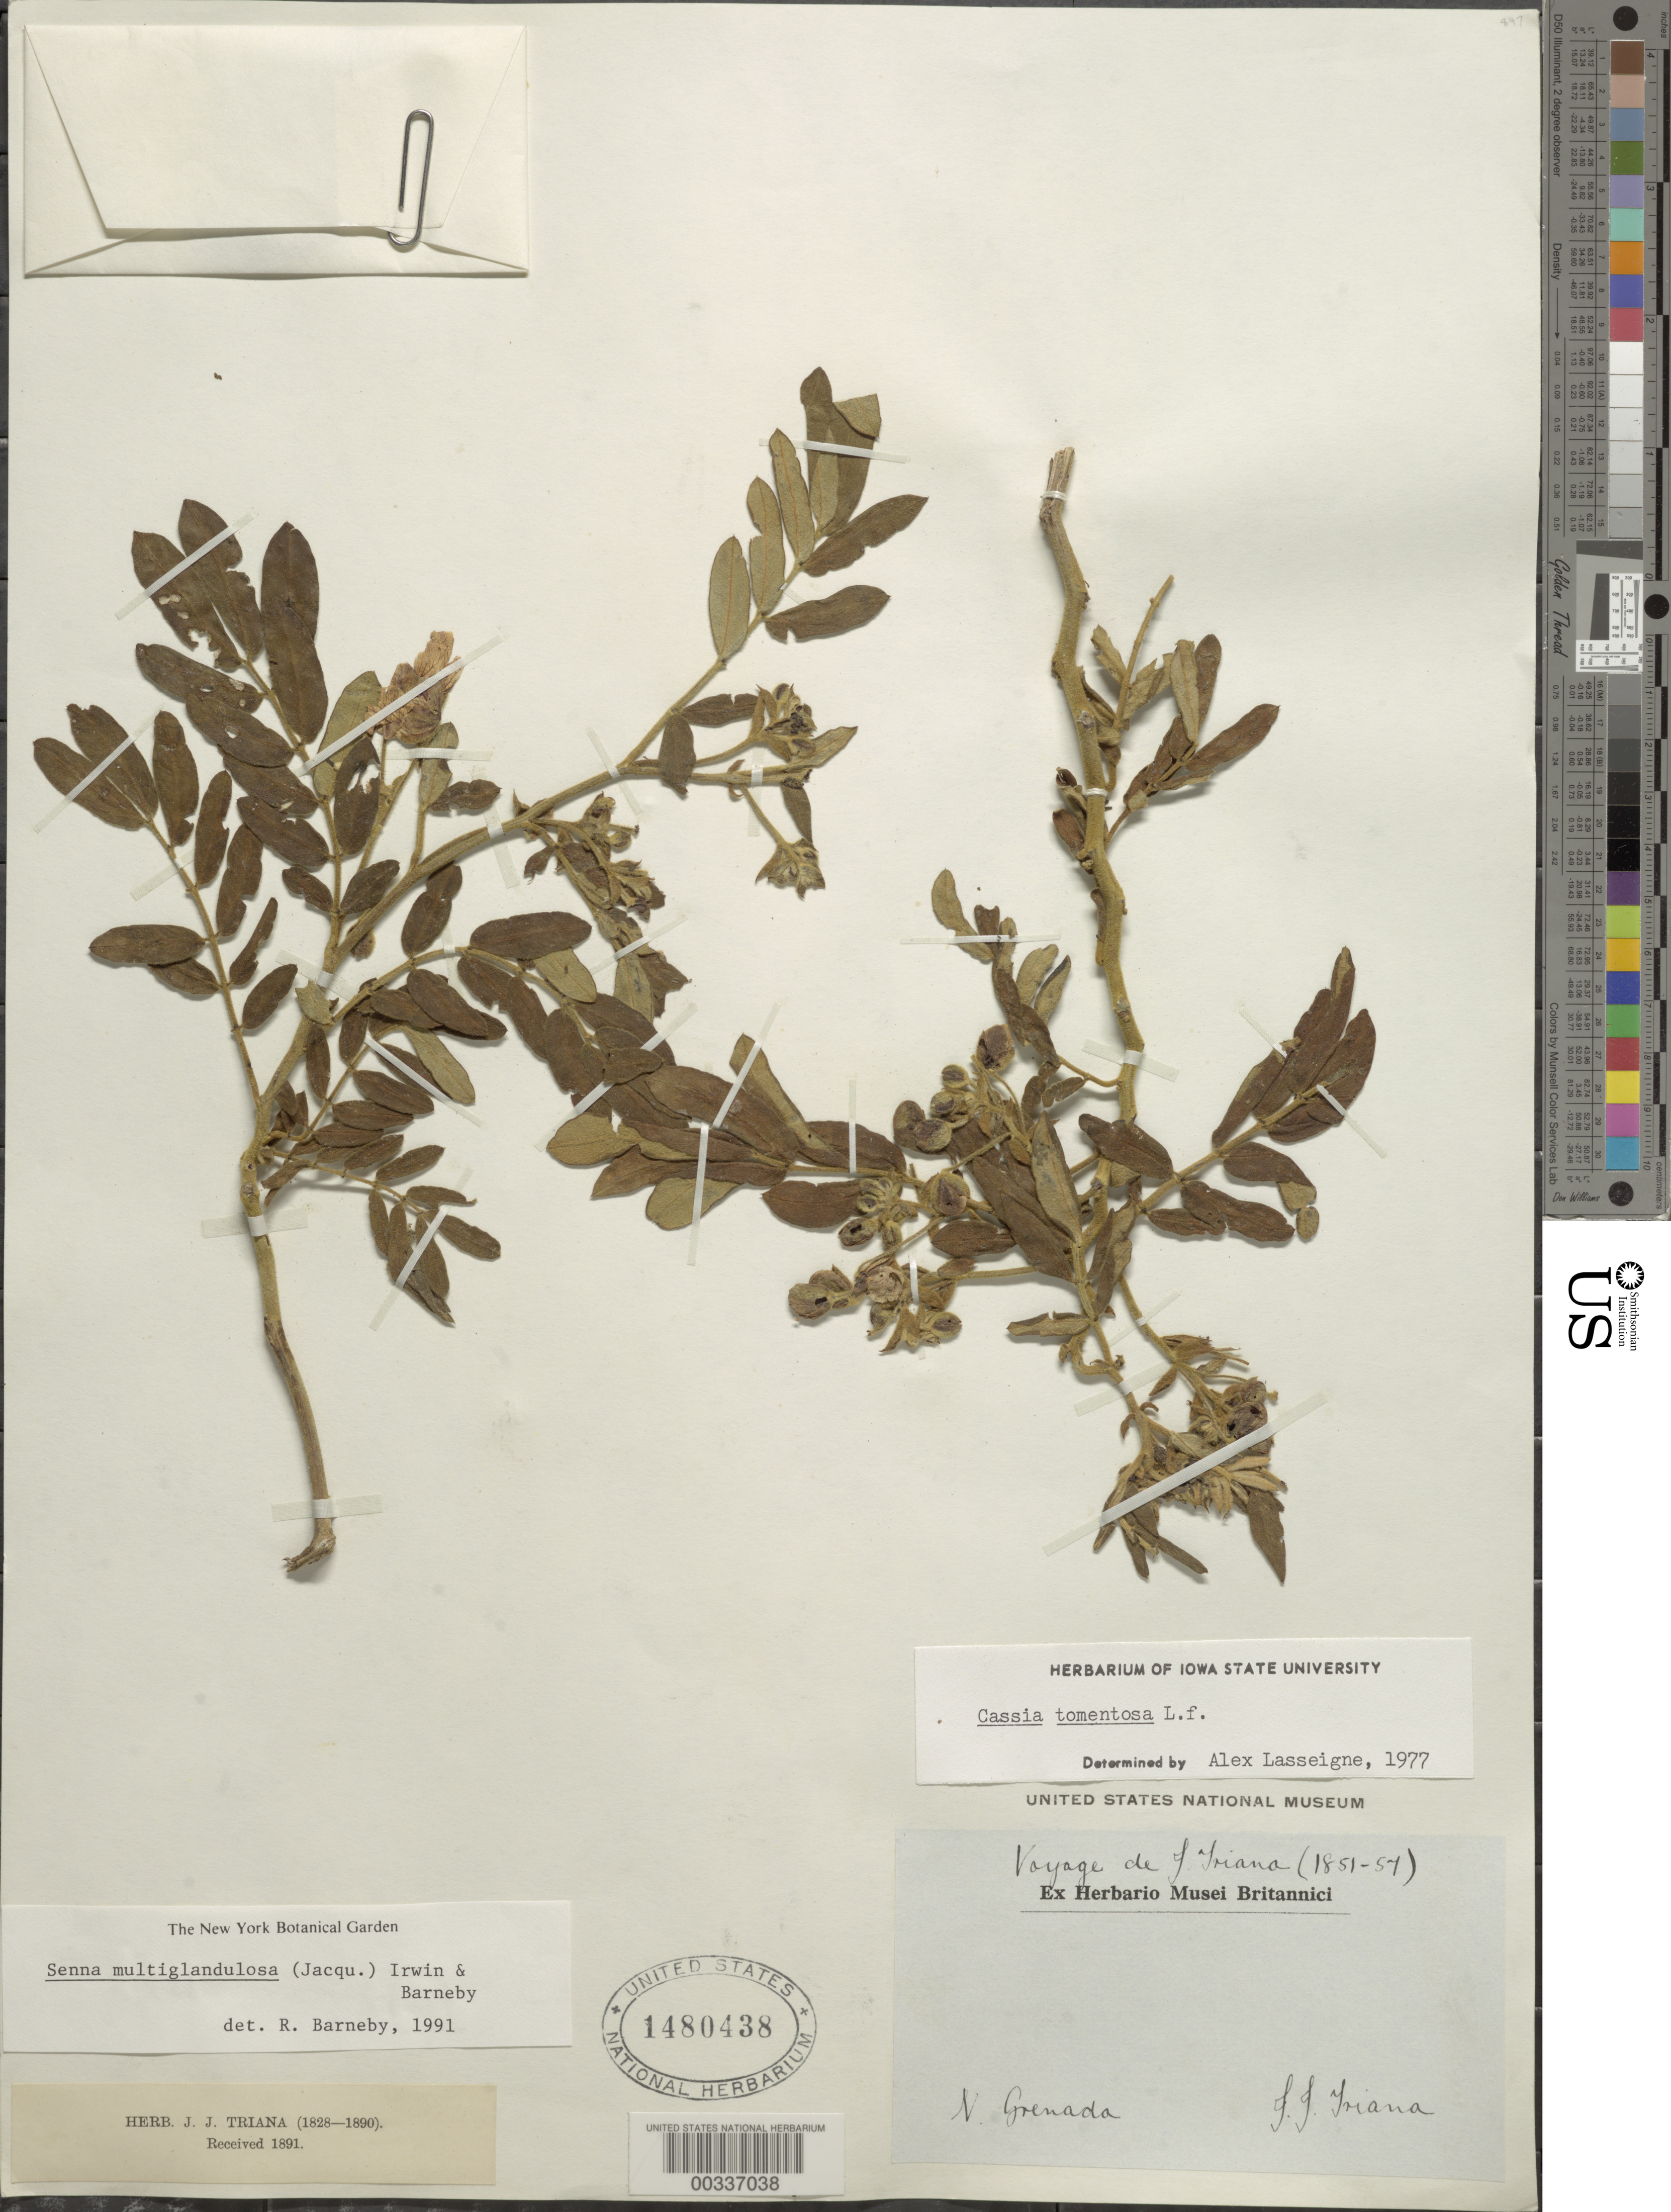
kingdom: Plantae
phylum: Tracheophyta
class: Magnoliopsida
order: Fabales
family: Fabaceae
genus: Senna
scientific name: Senna multiglandulosa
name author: (Jacq.) H.S. Irwin & Barneby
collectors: J. J. Triana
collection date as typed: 1851 to -- -- 1857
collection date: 1851/1857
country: Colombia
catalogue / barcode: US 1480438